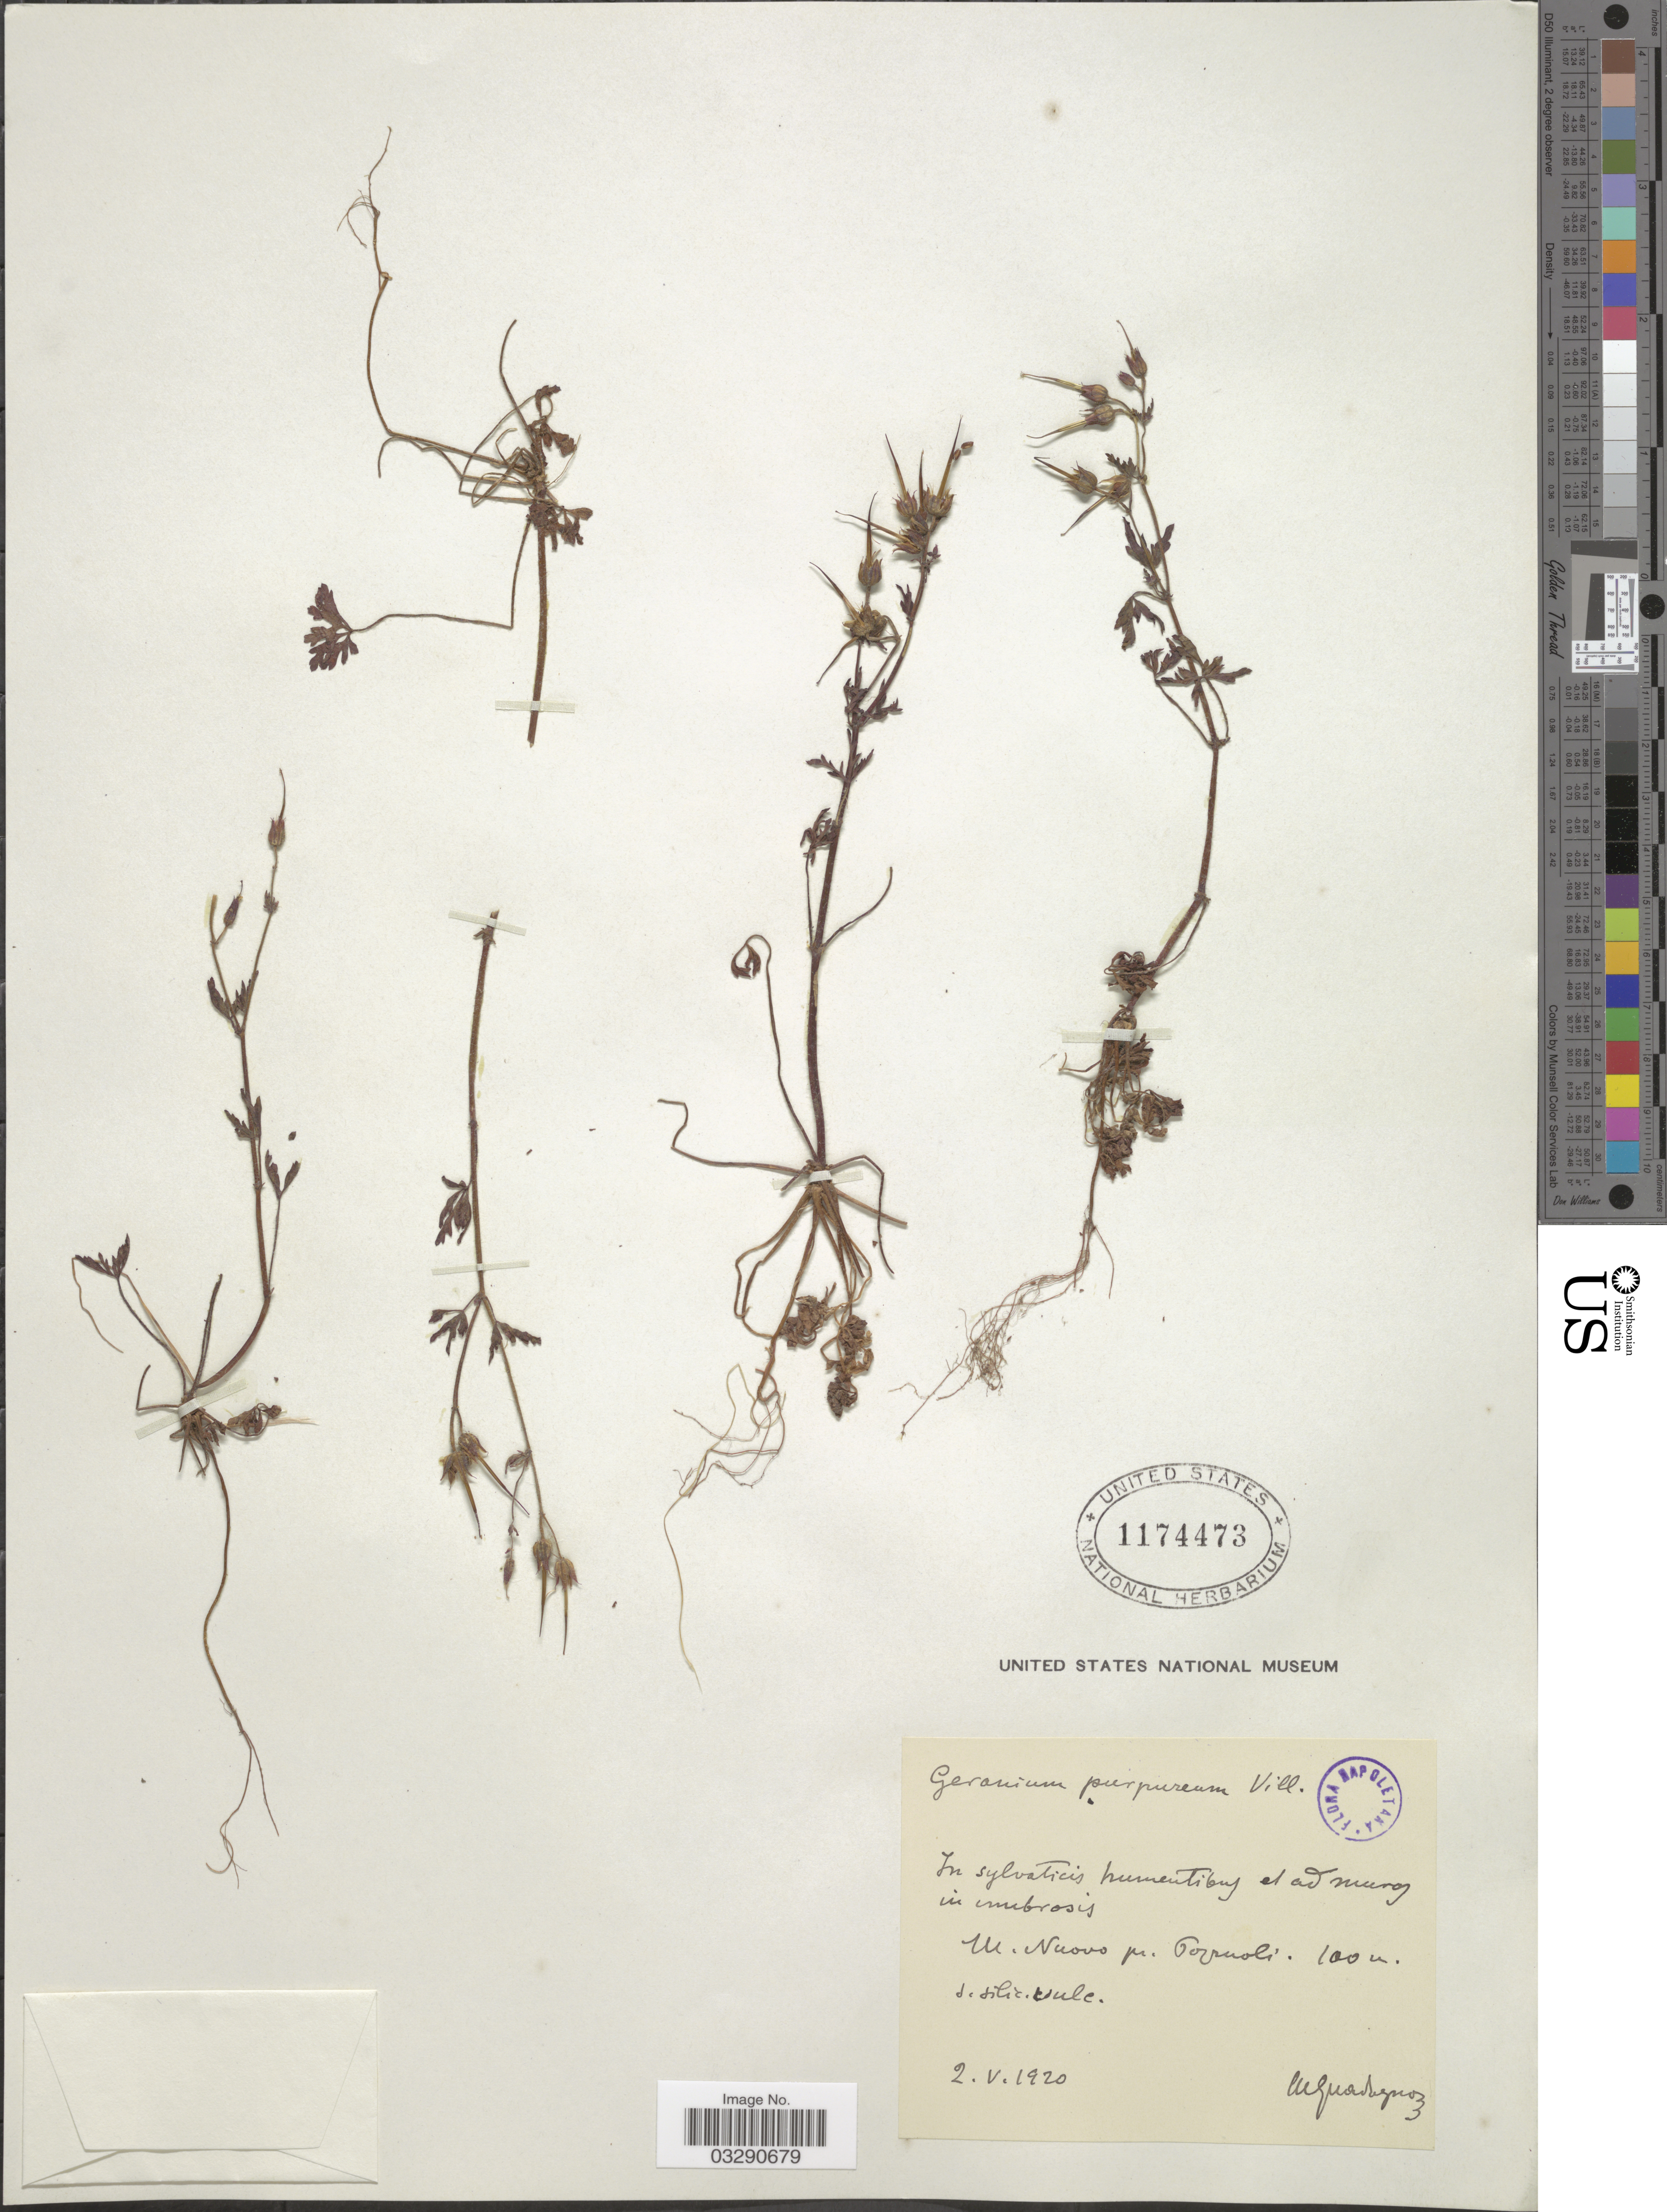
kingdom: Plantae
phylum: Tracheophyta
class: Magnoliopsida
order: Geraniales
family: Geraniaceae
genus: Geranium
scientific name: Geranium purpureum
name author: Vill.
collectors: M. Guadagno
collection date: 1920-05-02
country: Italy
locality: M. Nuovo pr. Pozzuoli.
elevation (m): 100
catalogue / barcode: US 1174473